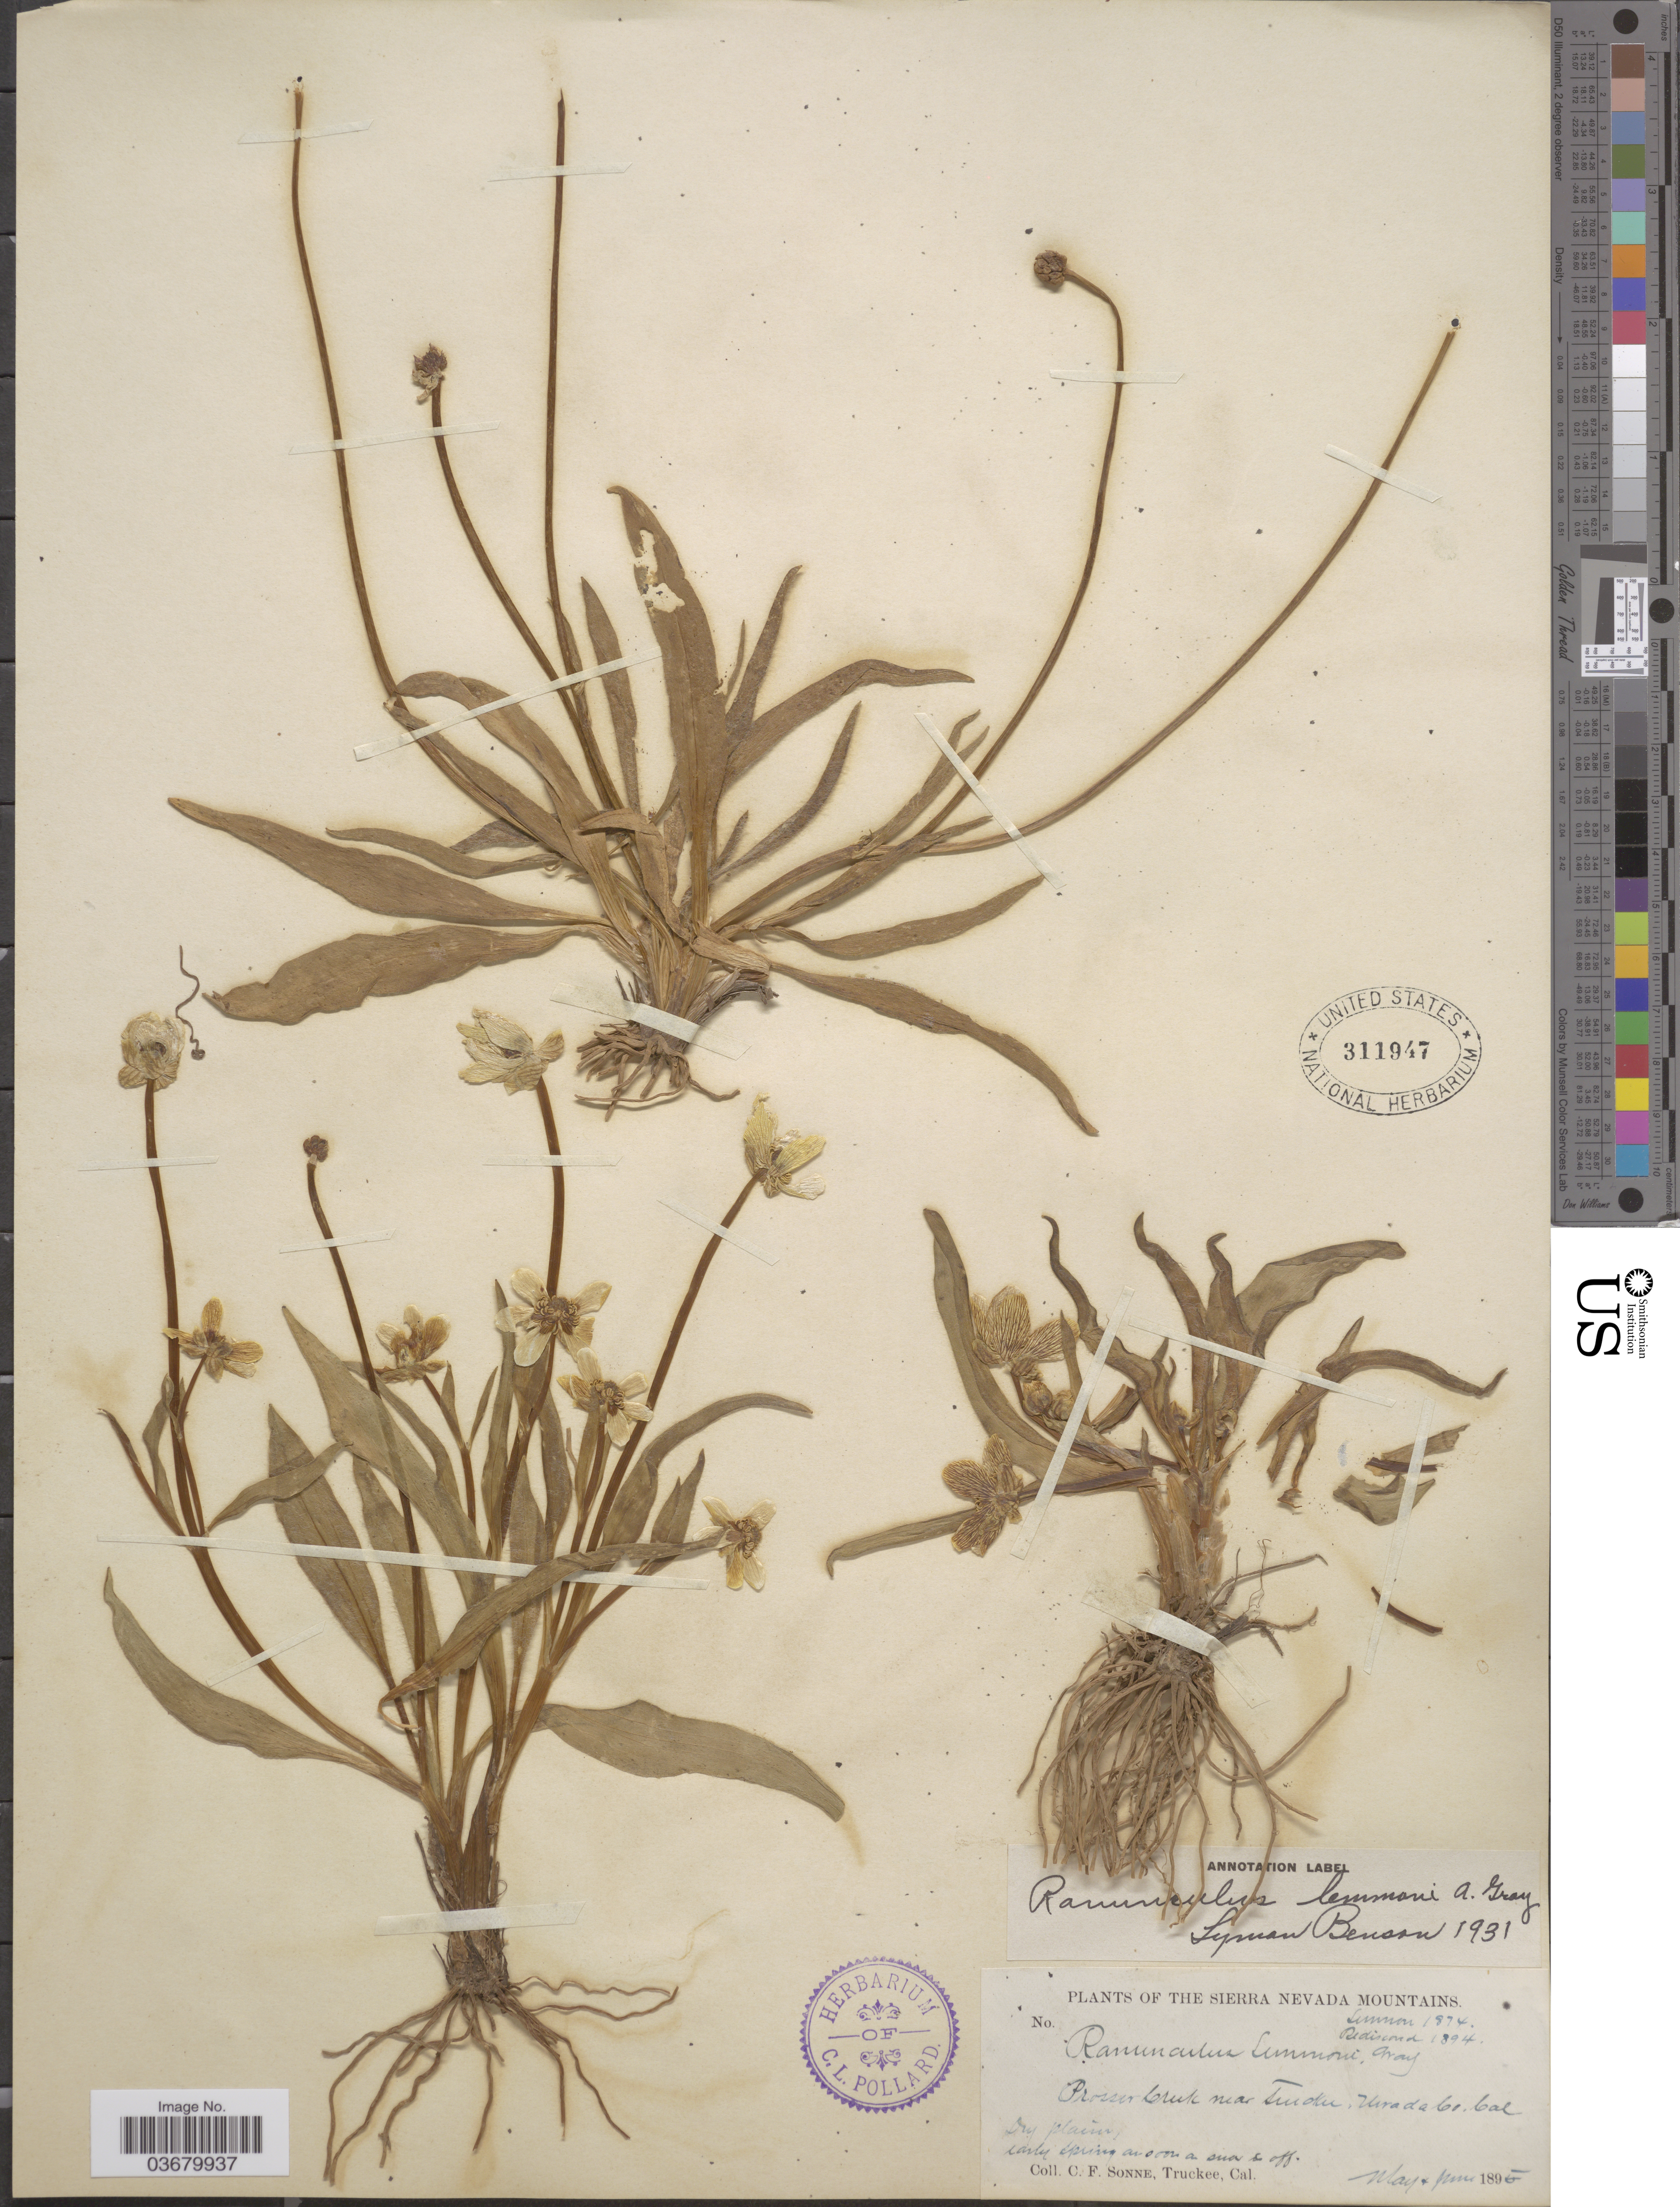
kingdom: Plantae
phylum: Tracheophyta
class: Magnoliopsida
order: Ranunculales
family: Ranunculaceae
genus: Ranunculus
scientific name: Ranunculus alismifolius var. lemmonii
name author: (A. Gray) L.D. Benson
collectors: C. Sonne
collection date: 1895-05/1895-06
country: United States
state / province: California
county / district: Nevada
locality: The Sierra Nevada Mountains. Prosser Creek near Truckee, Nevada Co.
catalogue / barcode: US 311947